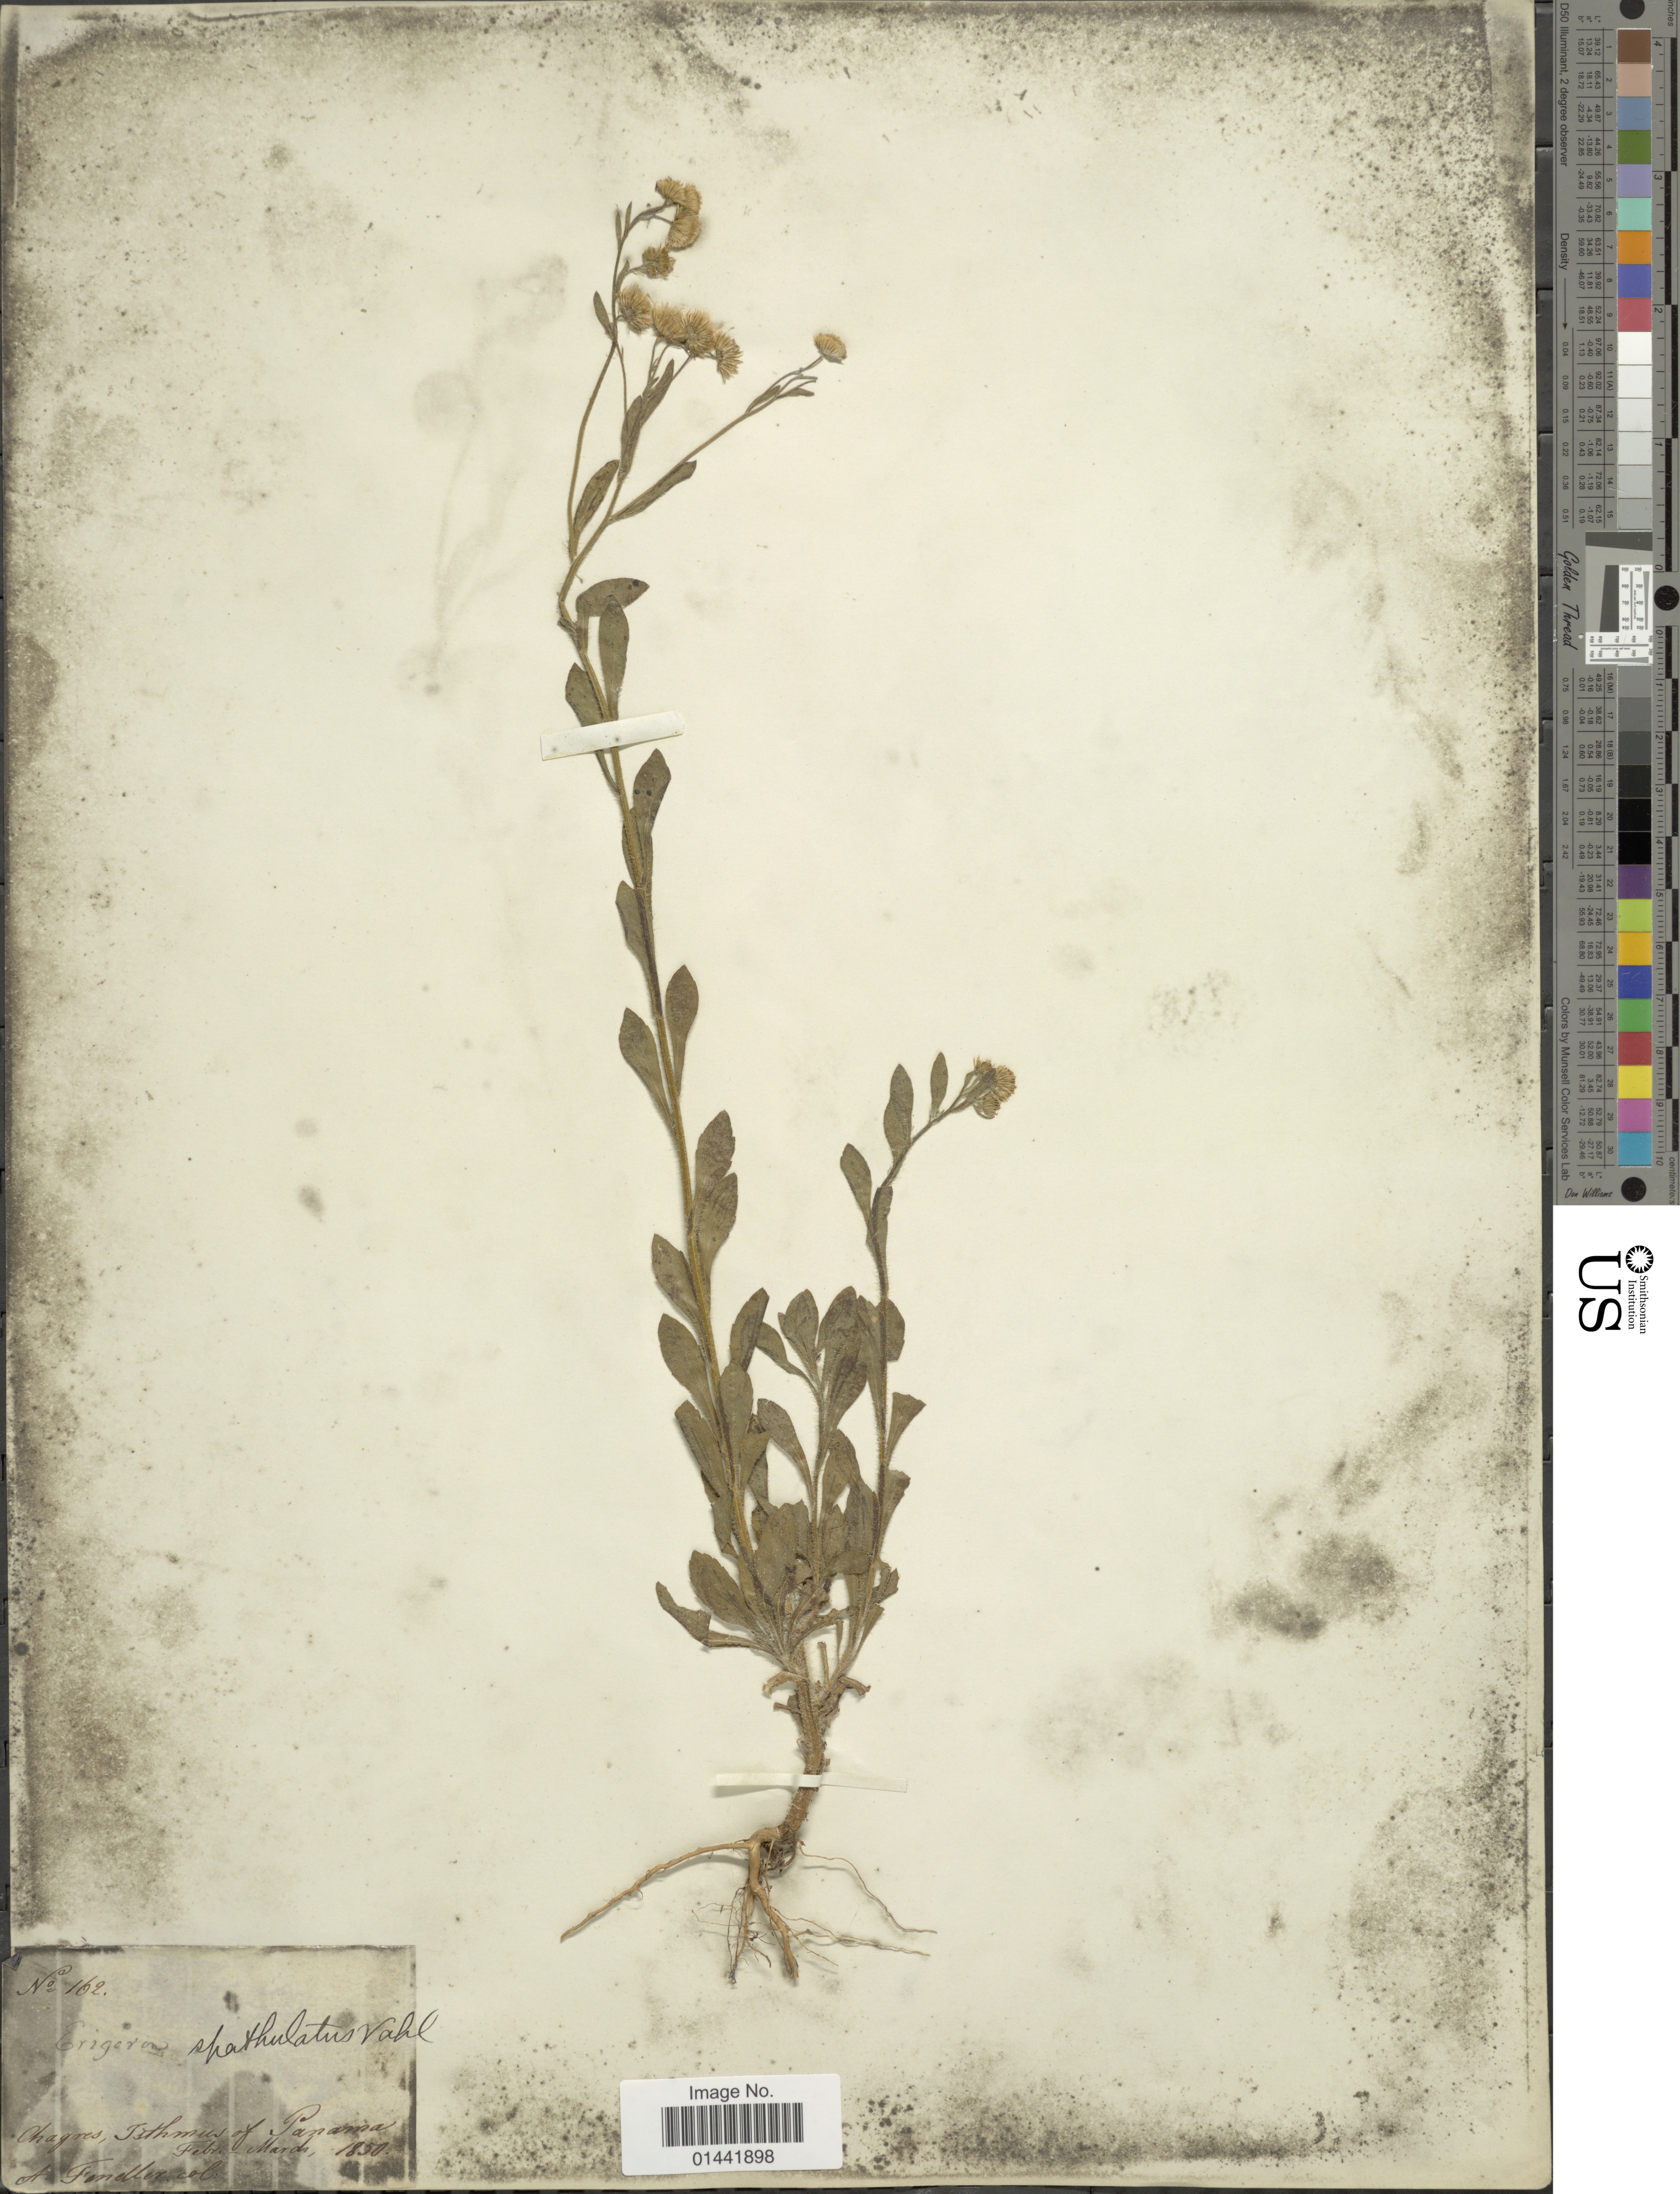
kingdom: Plantae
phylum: Tracheophyta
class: Magnoliopsida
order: Asterales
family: Asteraceae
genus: Erigeron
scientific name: Erigeron spathulatus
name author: Vahl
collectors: A. Fendler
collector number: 162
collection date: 1850-02/1850-03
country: Panama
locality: Chagres, Isthmus of Panama